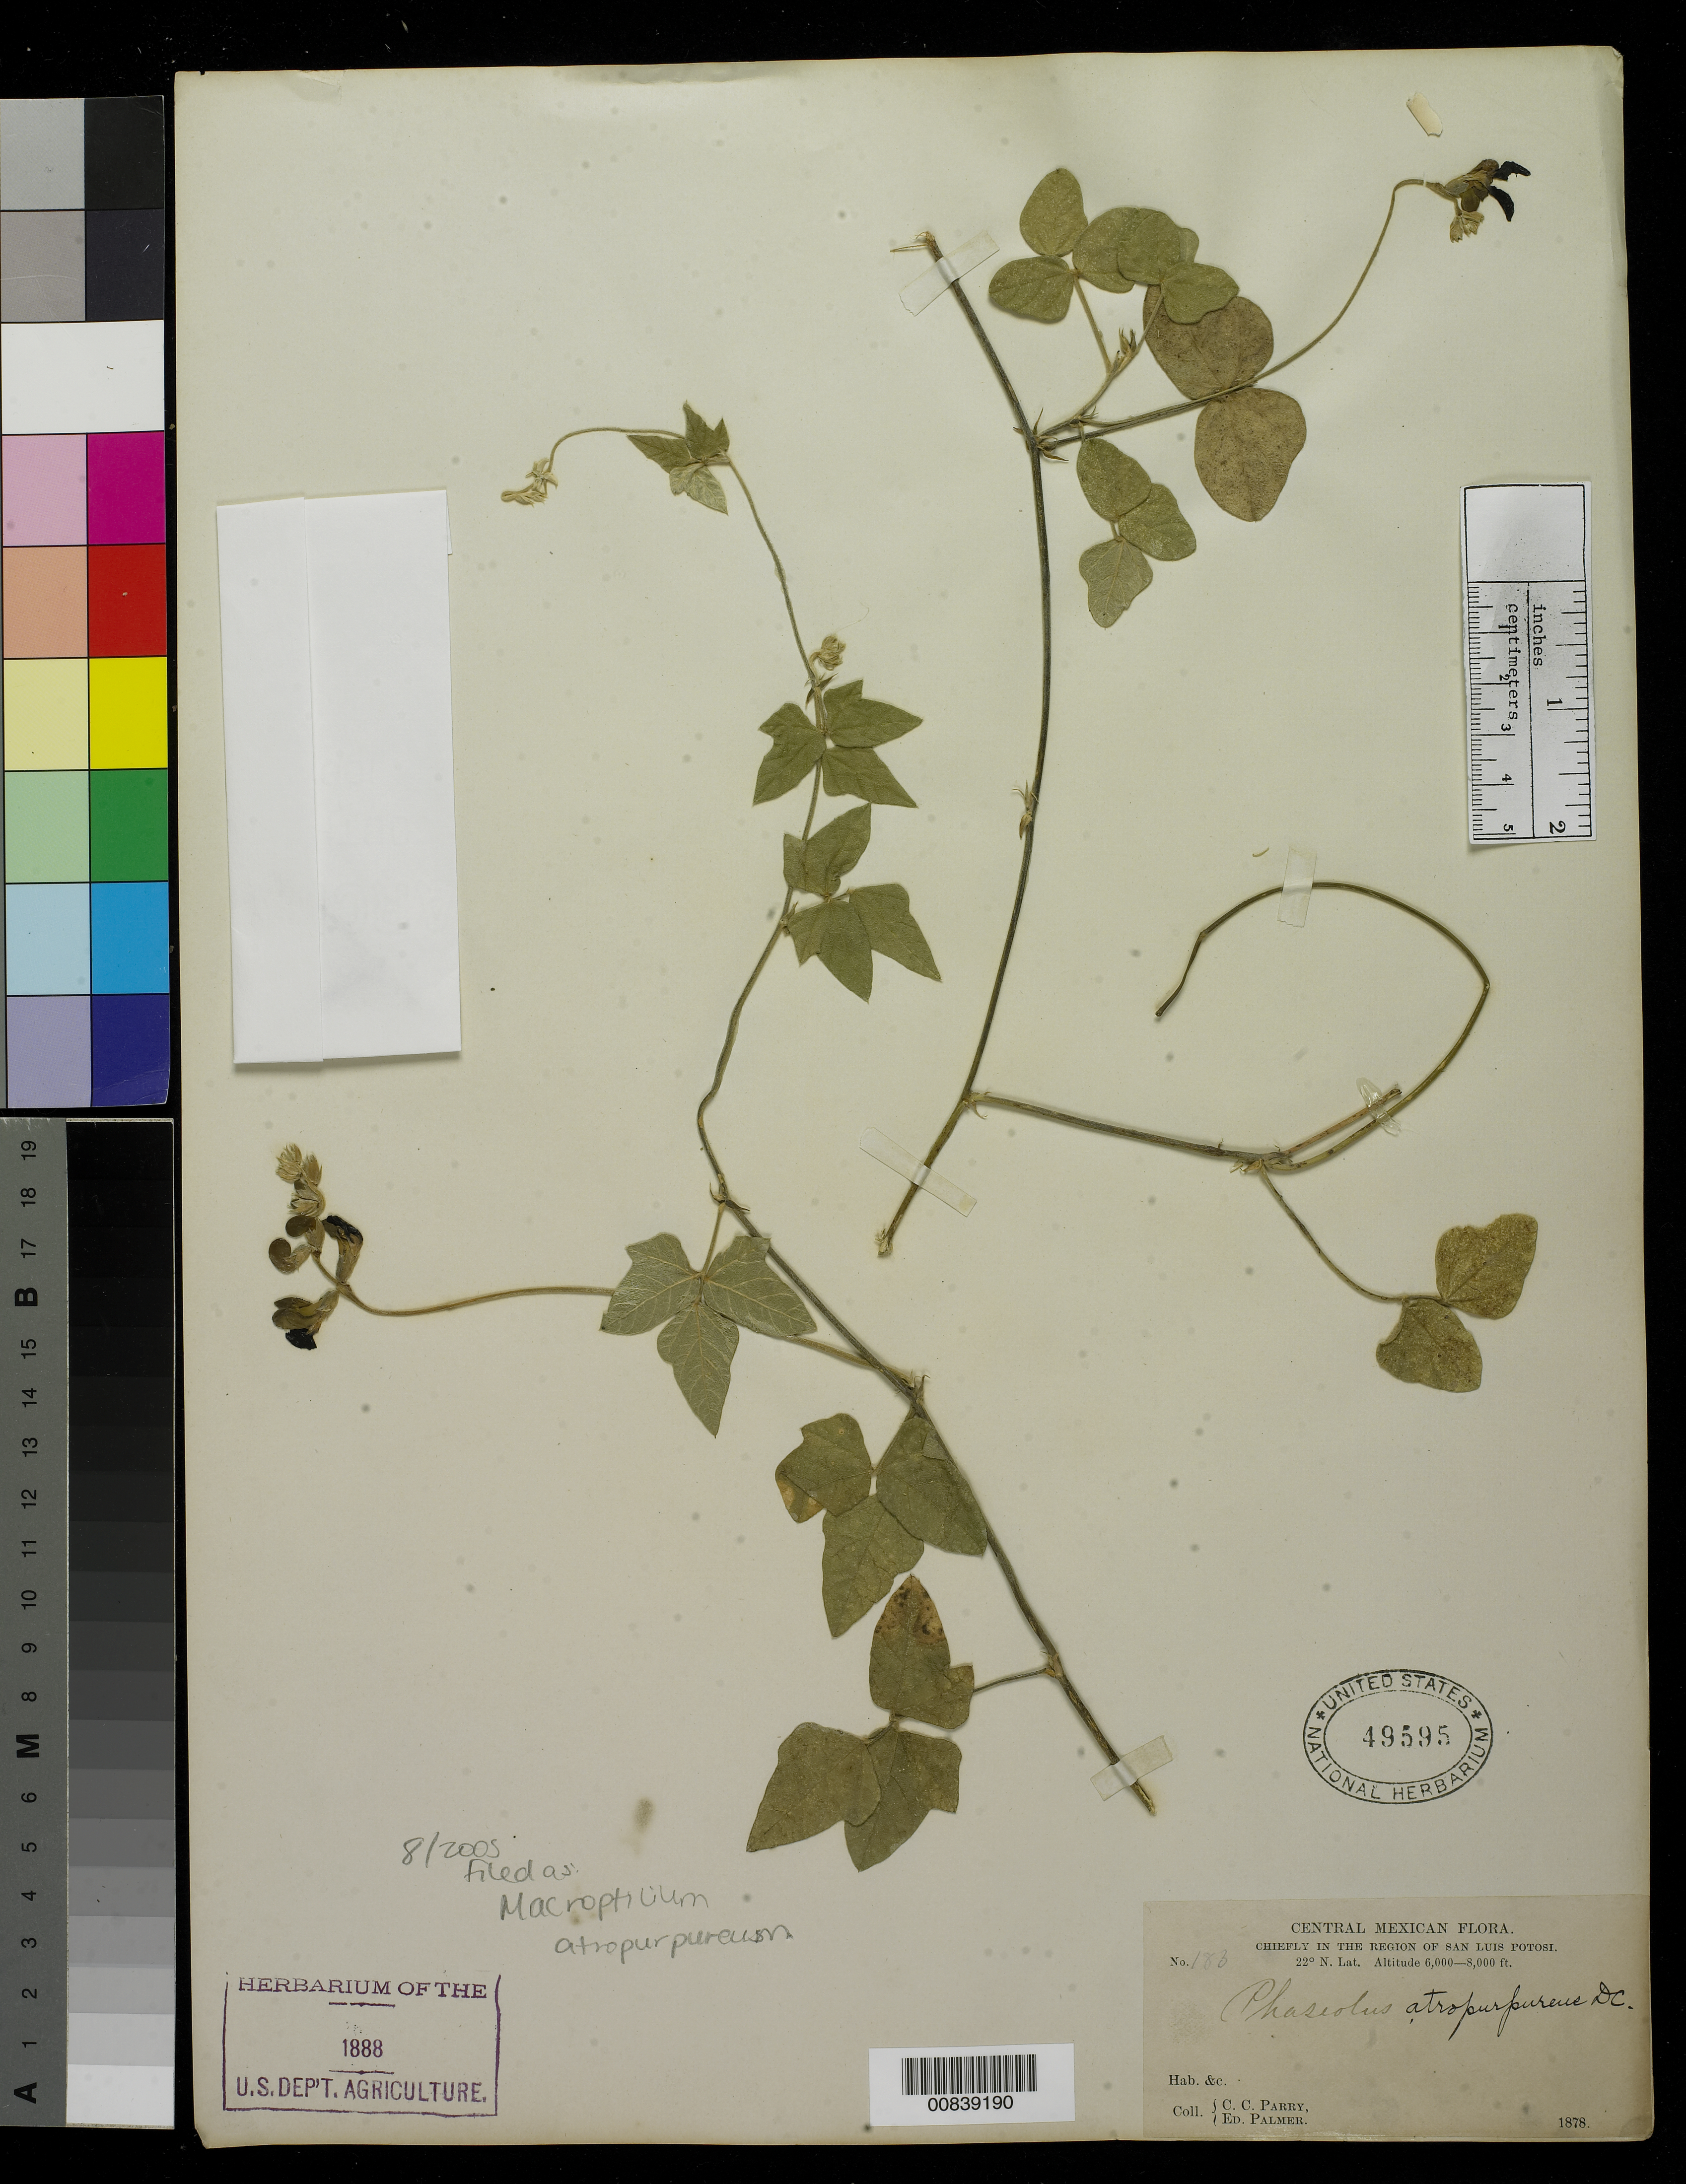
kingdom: Plantae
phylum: Tracheophyta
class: Magnoliopsida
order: Fabales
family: Fabaceae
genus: Macroptilium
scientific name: Macroptilium atropurpureum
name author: (DC.) Urb.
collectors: C. C. Parry & E. Palmer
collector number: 183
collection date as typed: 1878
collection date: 1878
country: Mexico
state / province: San Luis Potosí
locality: Chiefly in the region of San Luis Potosí.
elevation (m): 1829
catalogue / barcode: US 49595